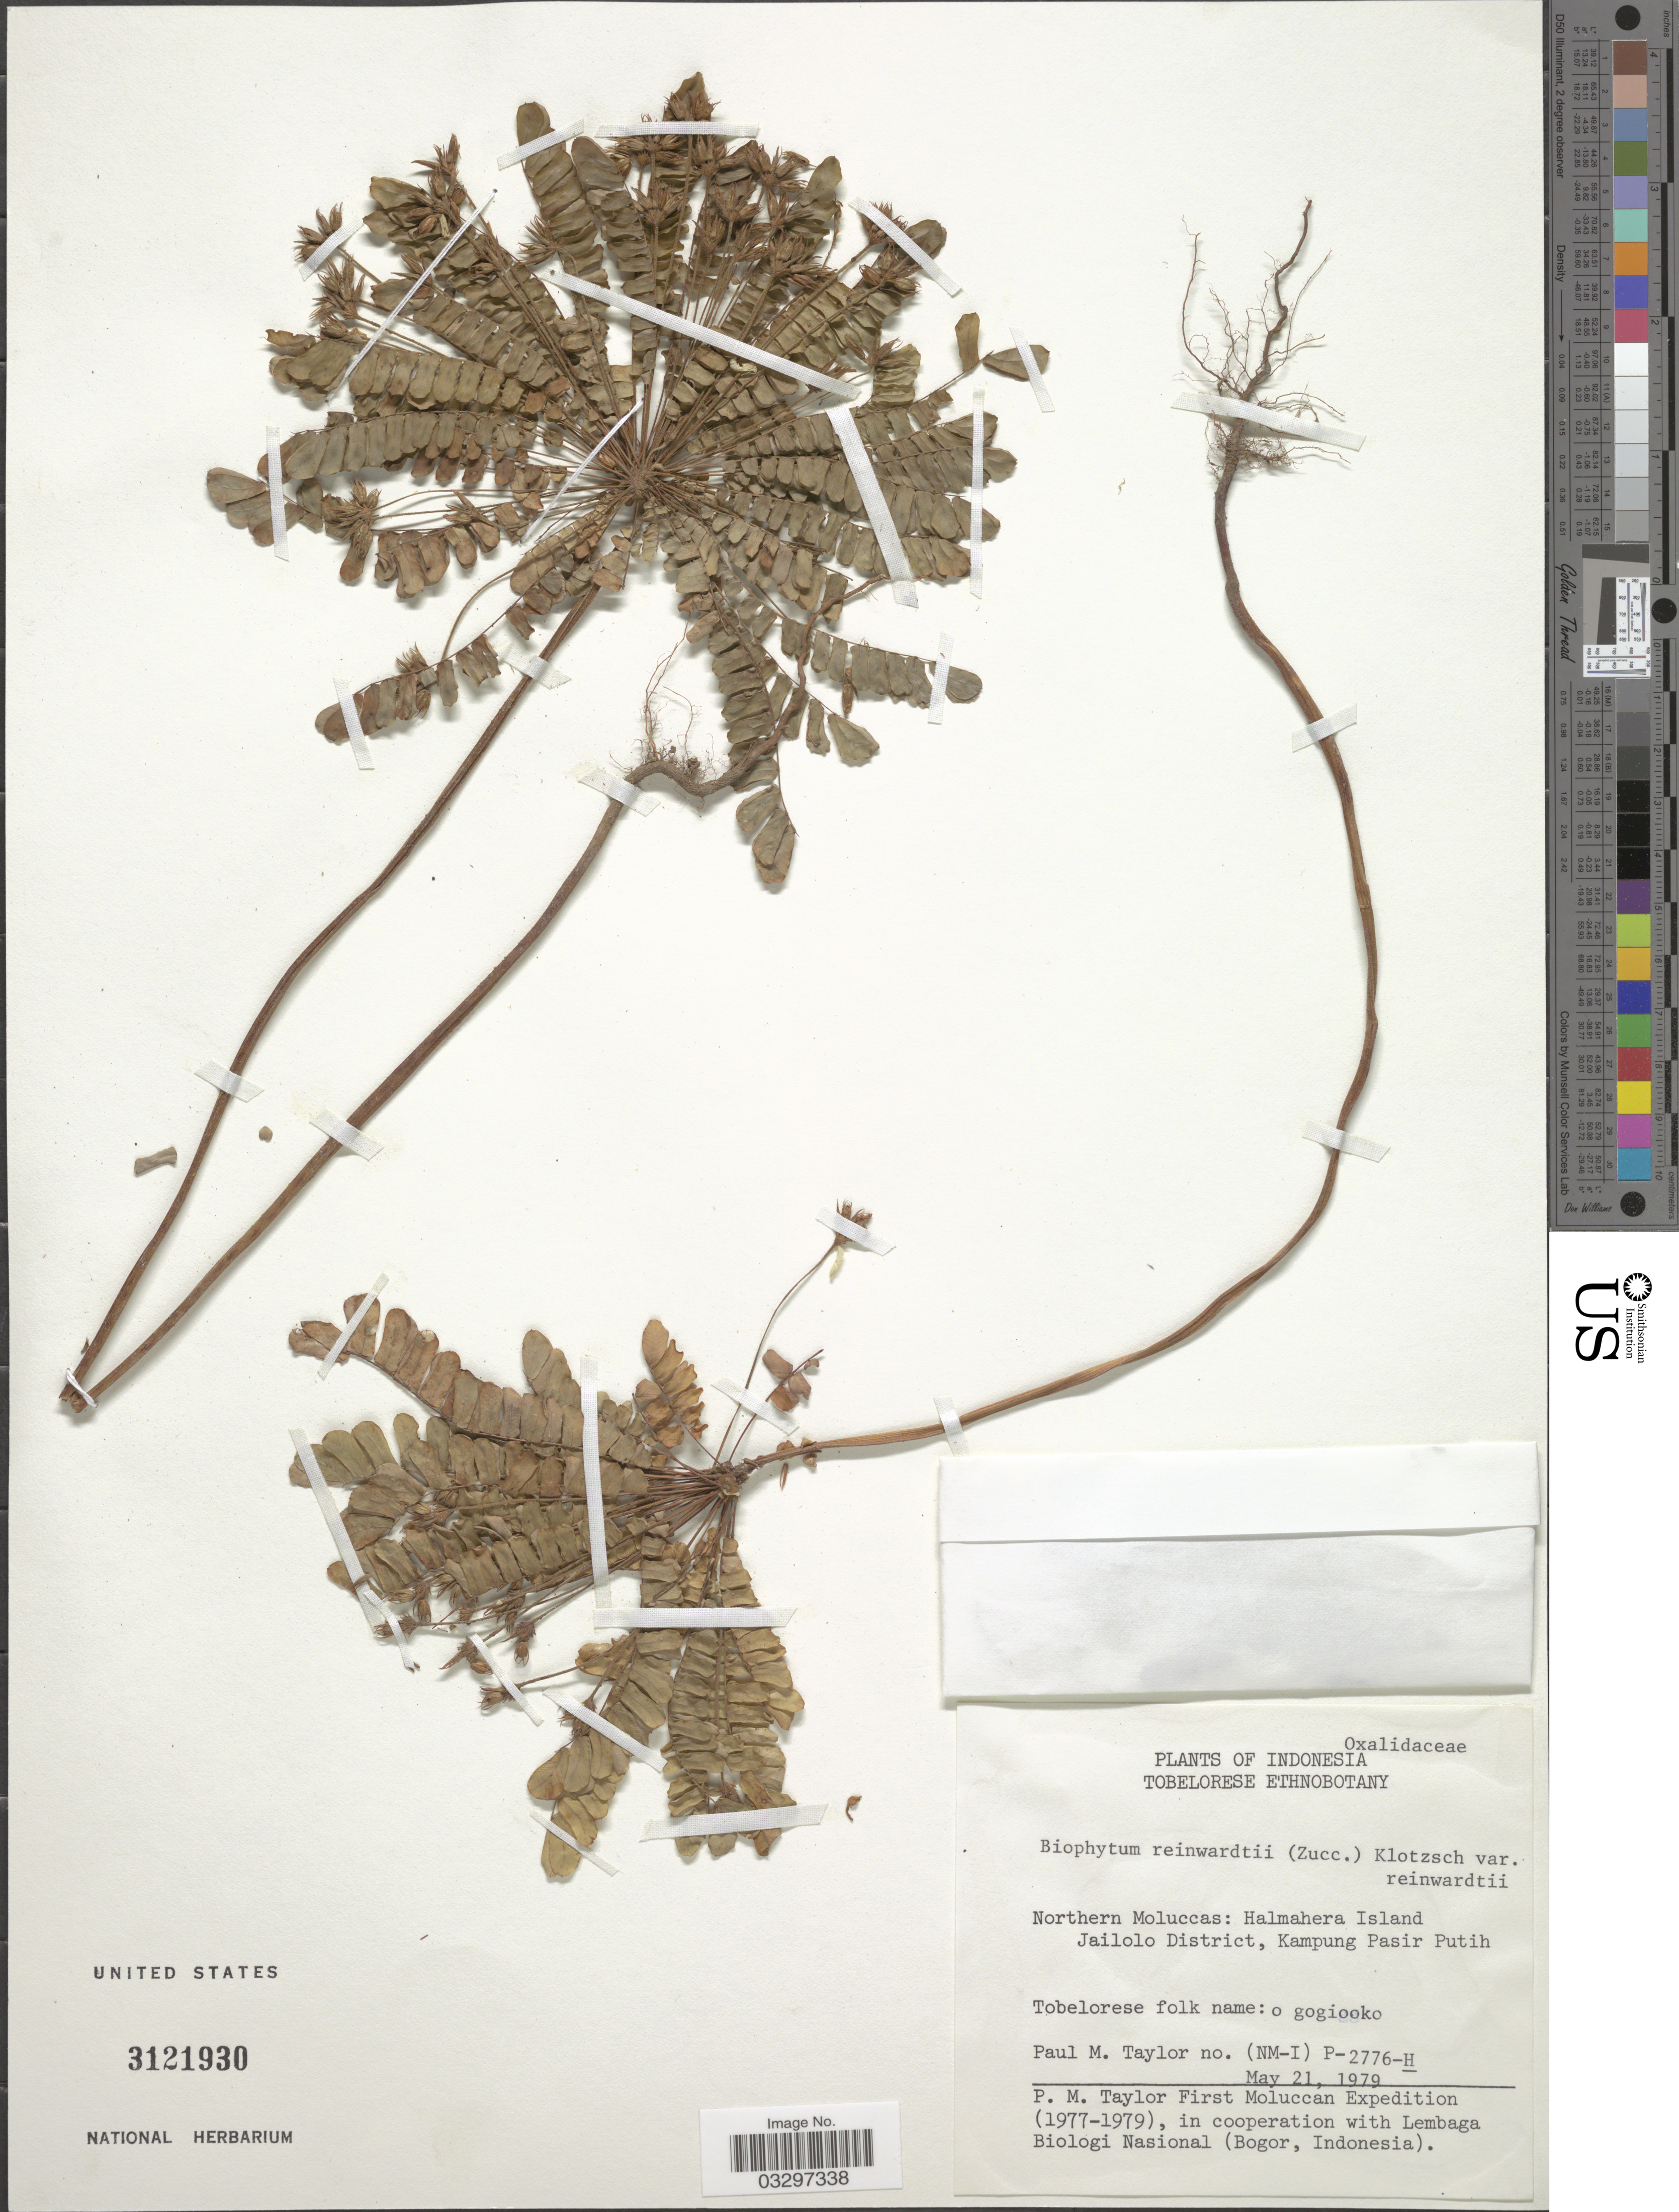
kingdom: Plantae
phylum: Tracheophyta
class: Magnoliopsida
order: Oxalidales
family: Oxalidaceae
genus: Biophytum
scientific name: Biophytum reinwardtii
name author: (Zucc.) Klotzsch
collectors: P. M. Taylor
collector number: (NM-I) P-2776-H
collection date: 1979-05-21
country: Indonesia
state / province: Maluku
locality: Northern Moluccas: Halmahera Island Jailolo District, Kampung Pasir Putih.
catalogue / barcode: US 3121930